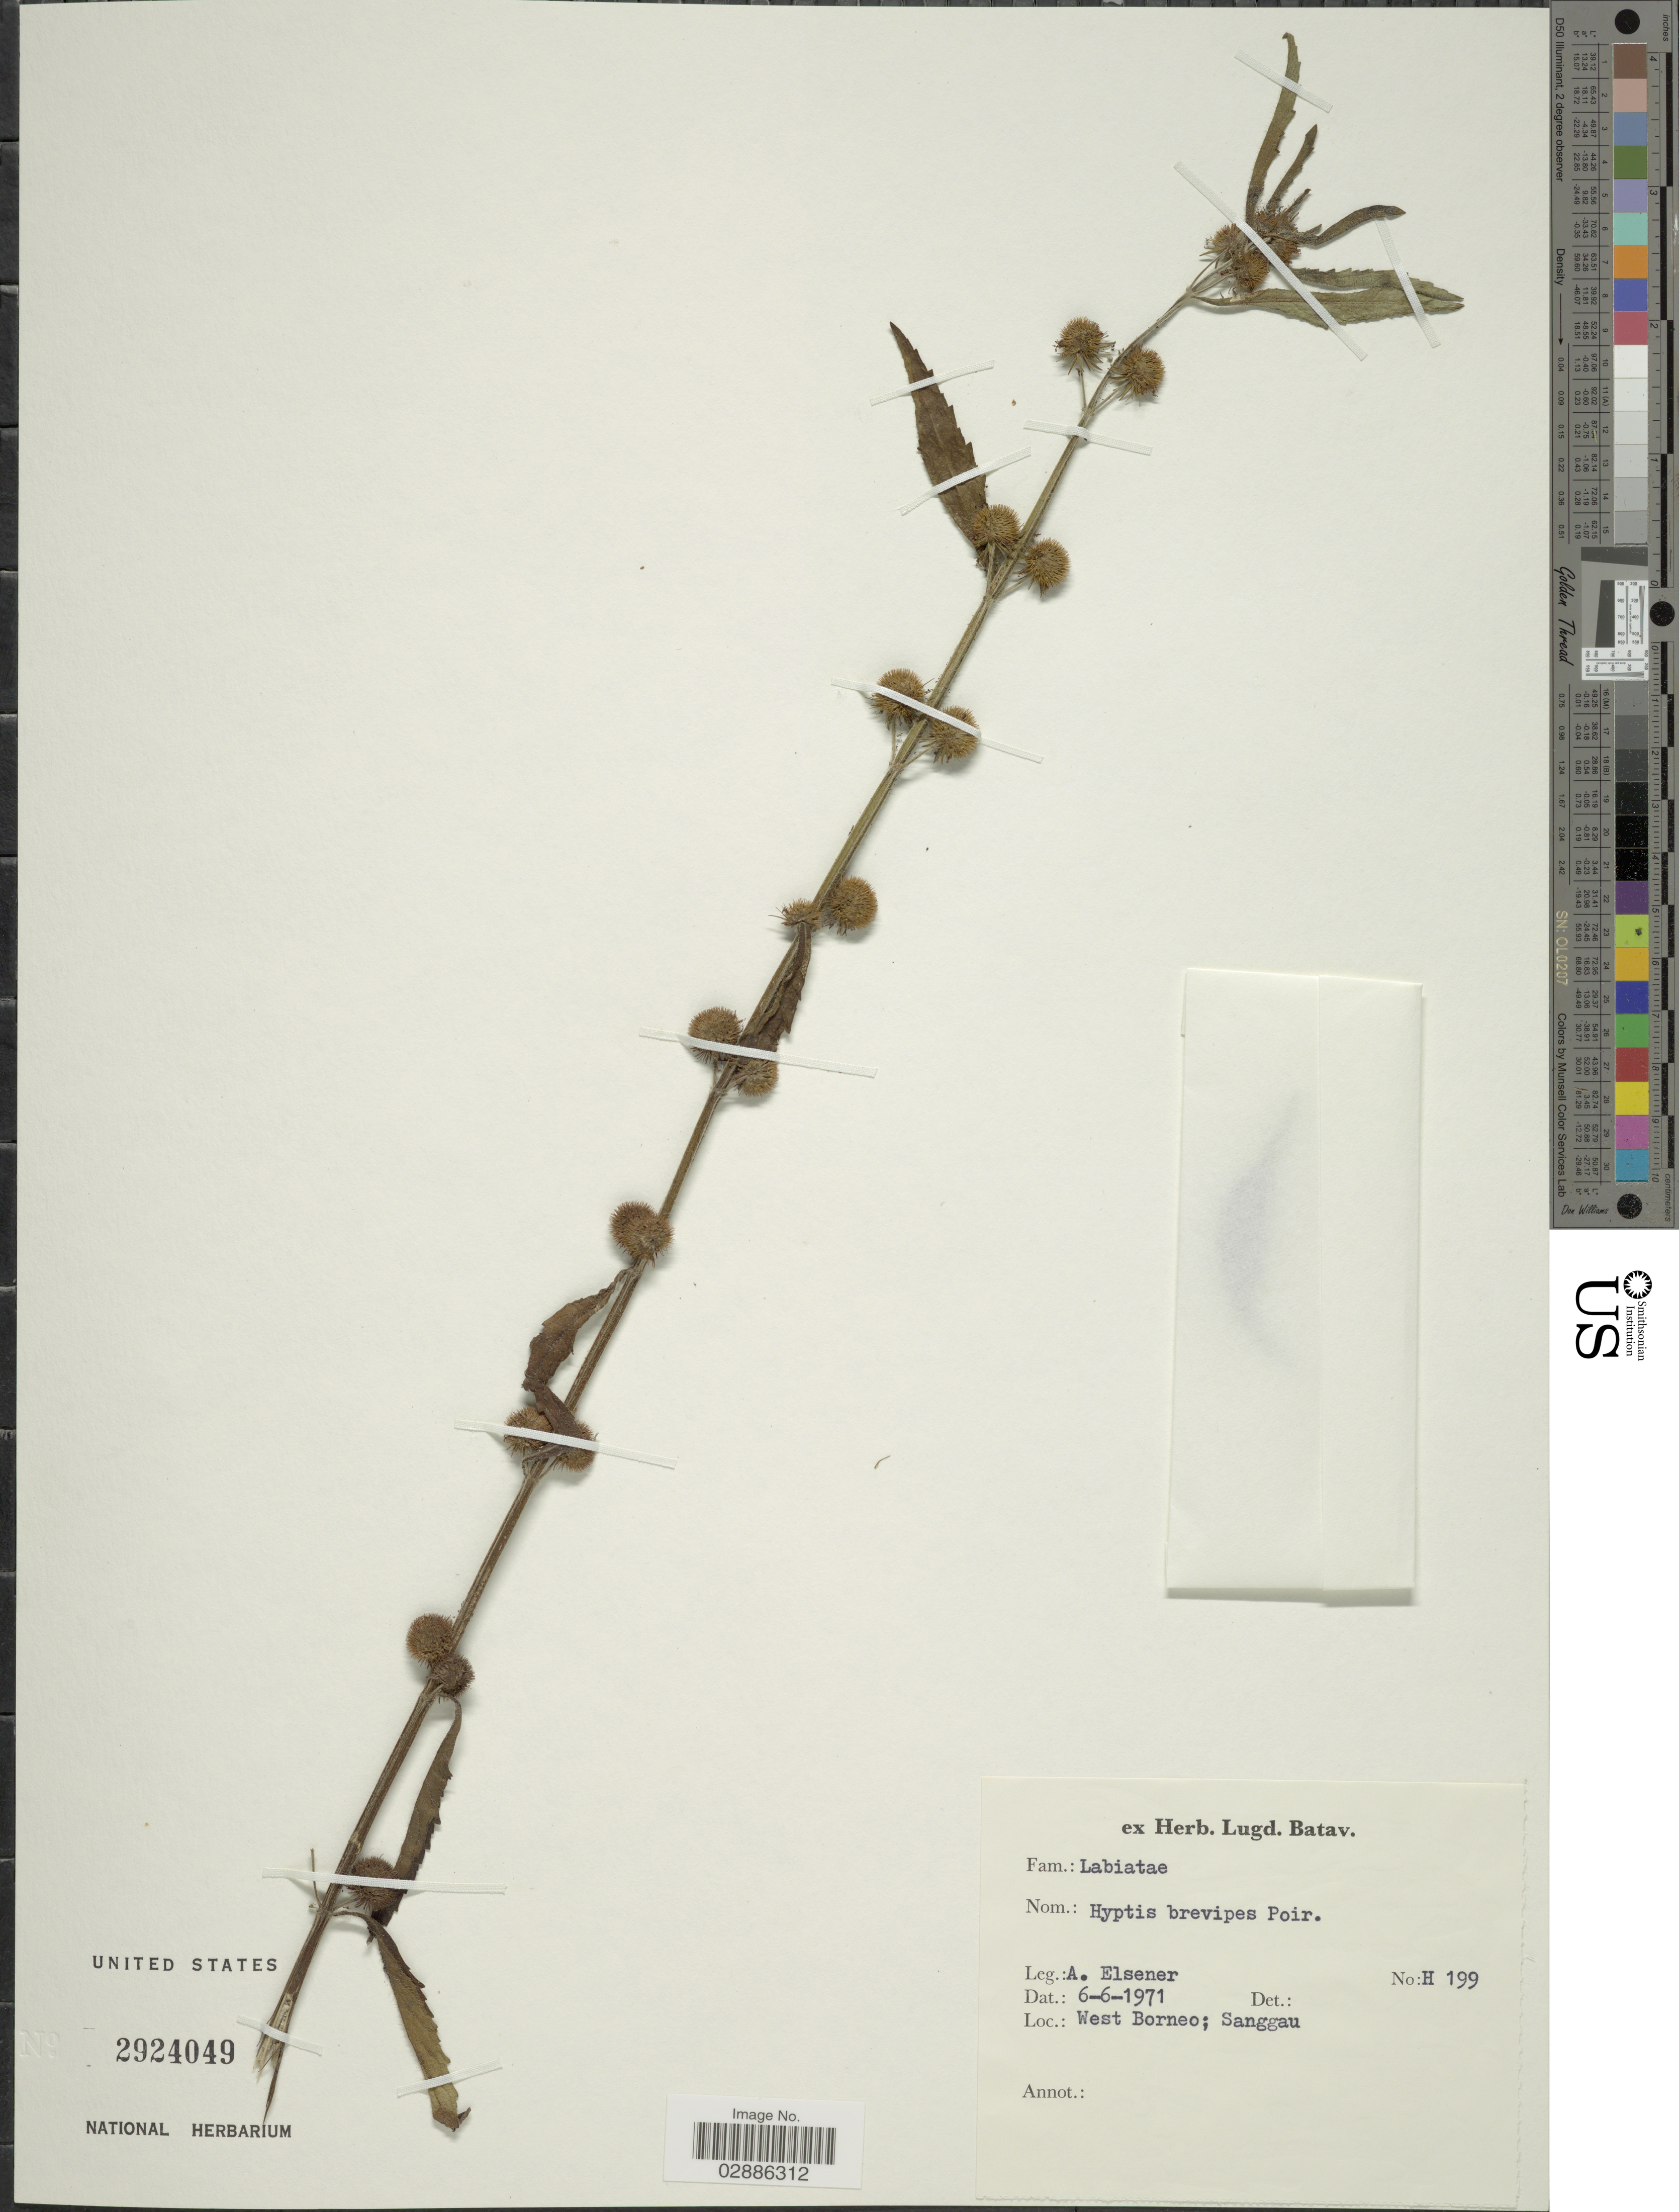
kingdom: Plantae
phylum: Tracheophyta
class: Magnoliopsida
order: Lamiales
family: Lamiaceae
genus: Hyptis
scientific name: Hyptis brevipes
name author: Poit.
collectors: A. Elsener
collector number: H 199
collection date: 1971-06-06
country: Indonesia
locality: West Borneo; Sanggau.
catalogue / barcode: US 2924049